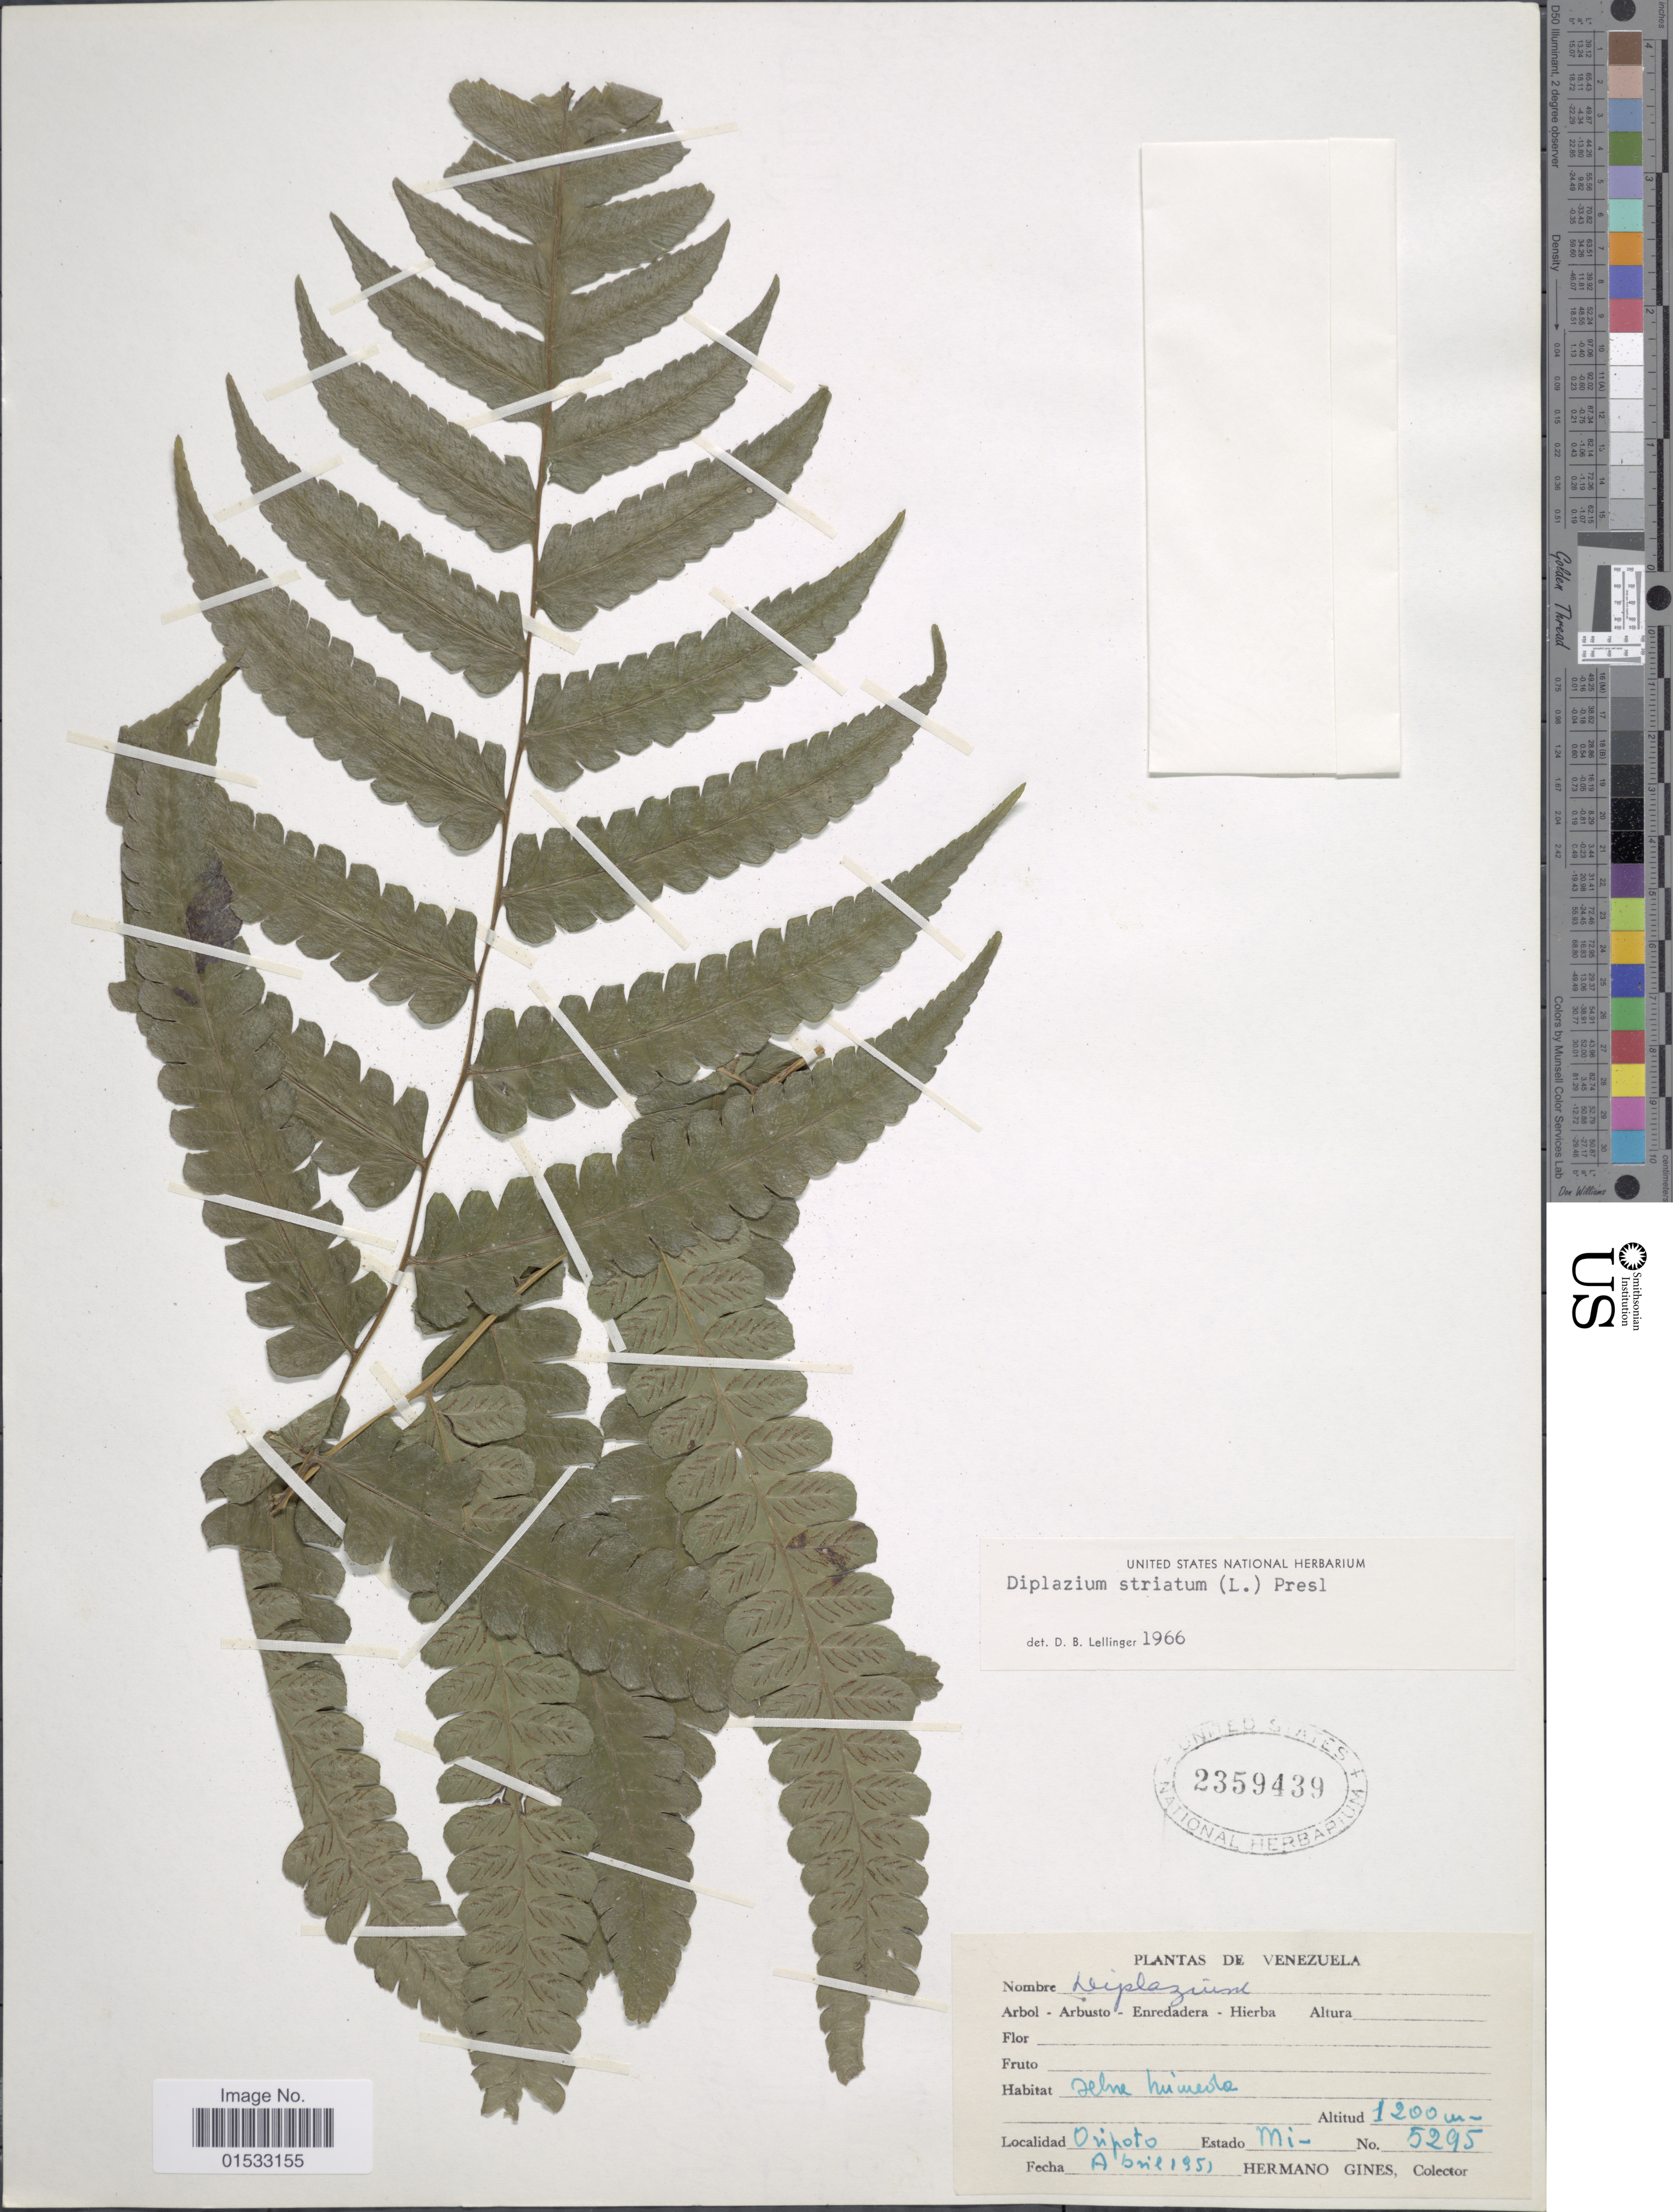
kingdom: Plantae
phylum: Tracheophyta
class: Polypodiopsida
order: Polypodiales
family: Athyriaceae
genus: Diplazium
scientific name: Diplazium striatastrum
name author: Lellinger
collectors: Bro. Gines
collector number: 5295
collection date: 1951-04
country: Venezuela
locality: Oripoto, Estado mi-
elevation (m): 1200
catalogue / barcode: US 2359439